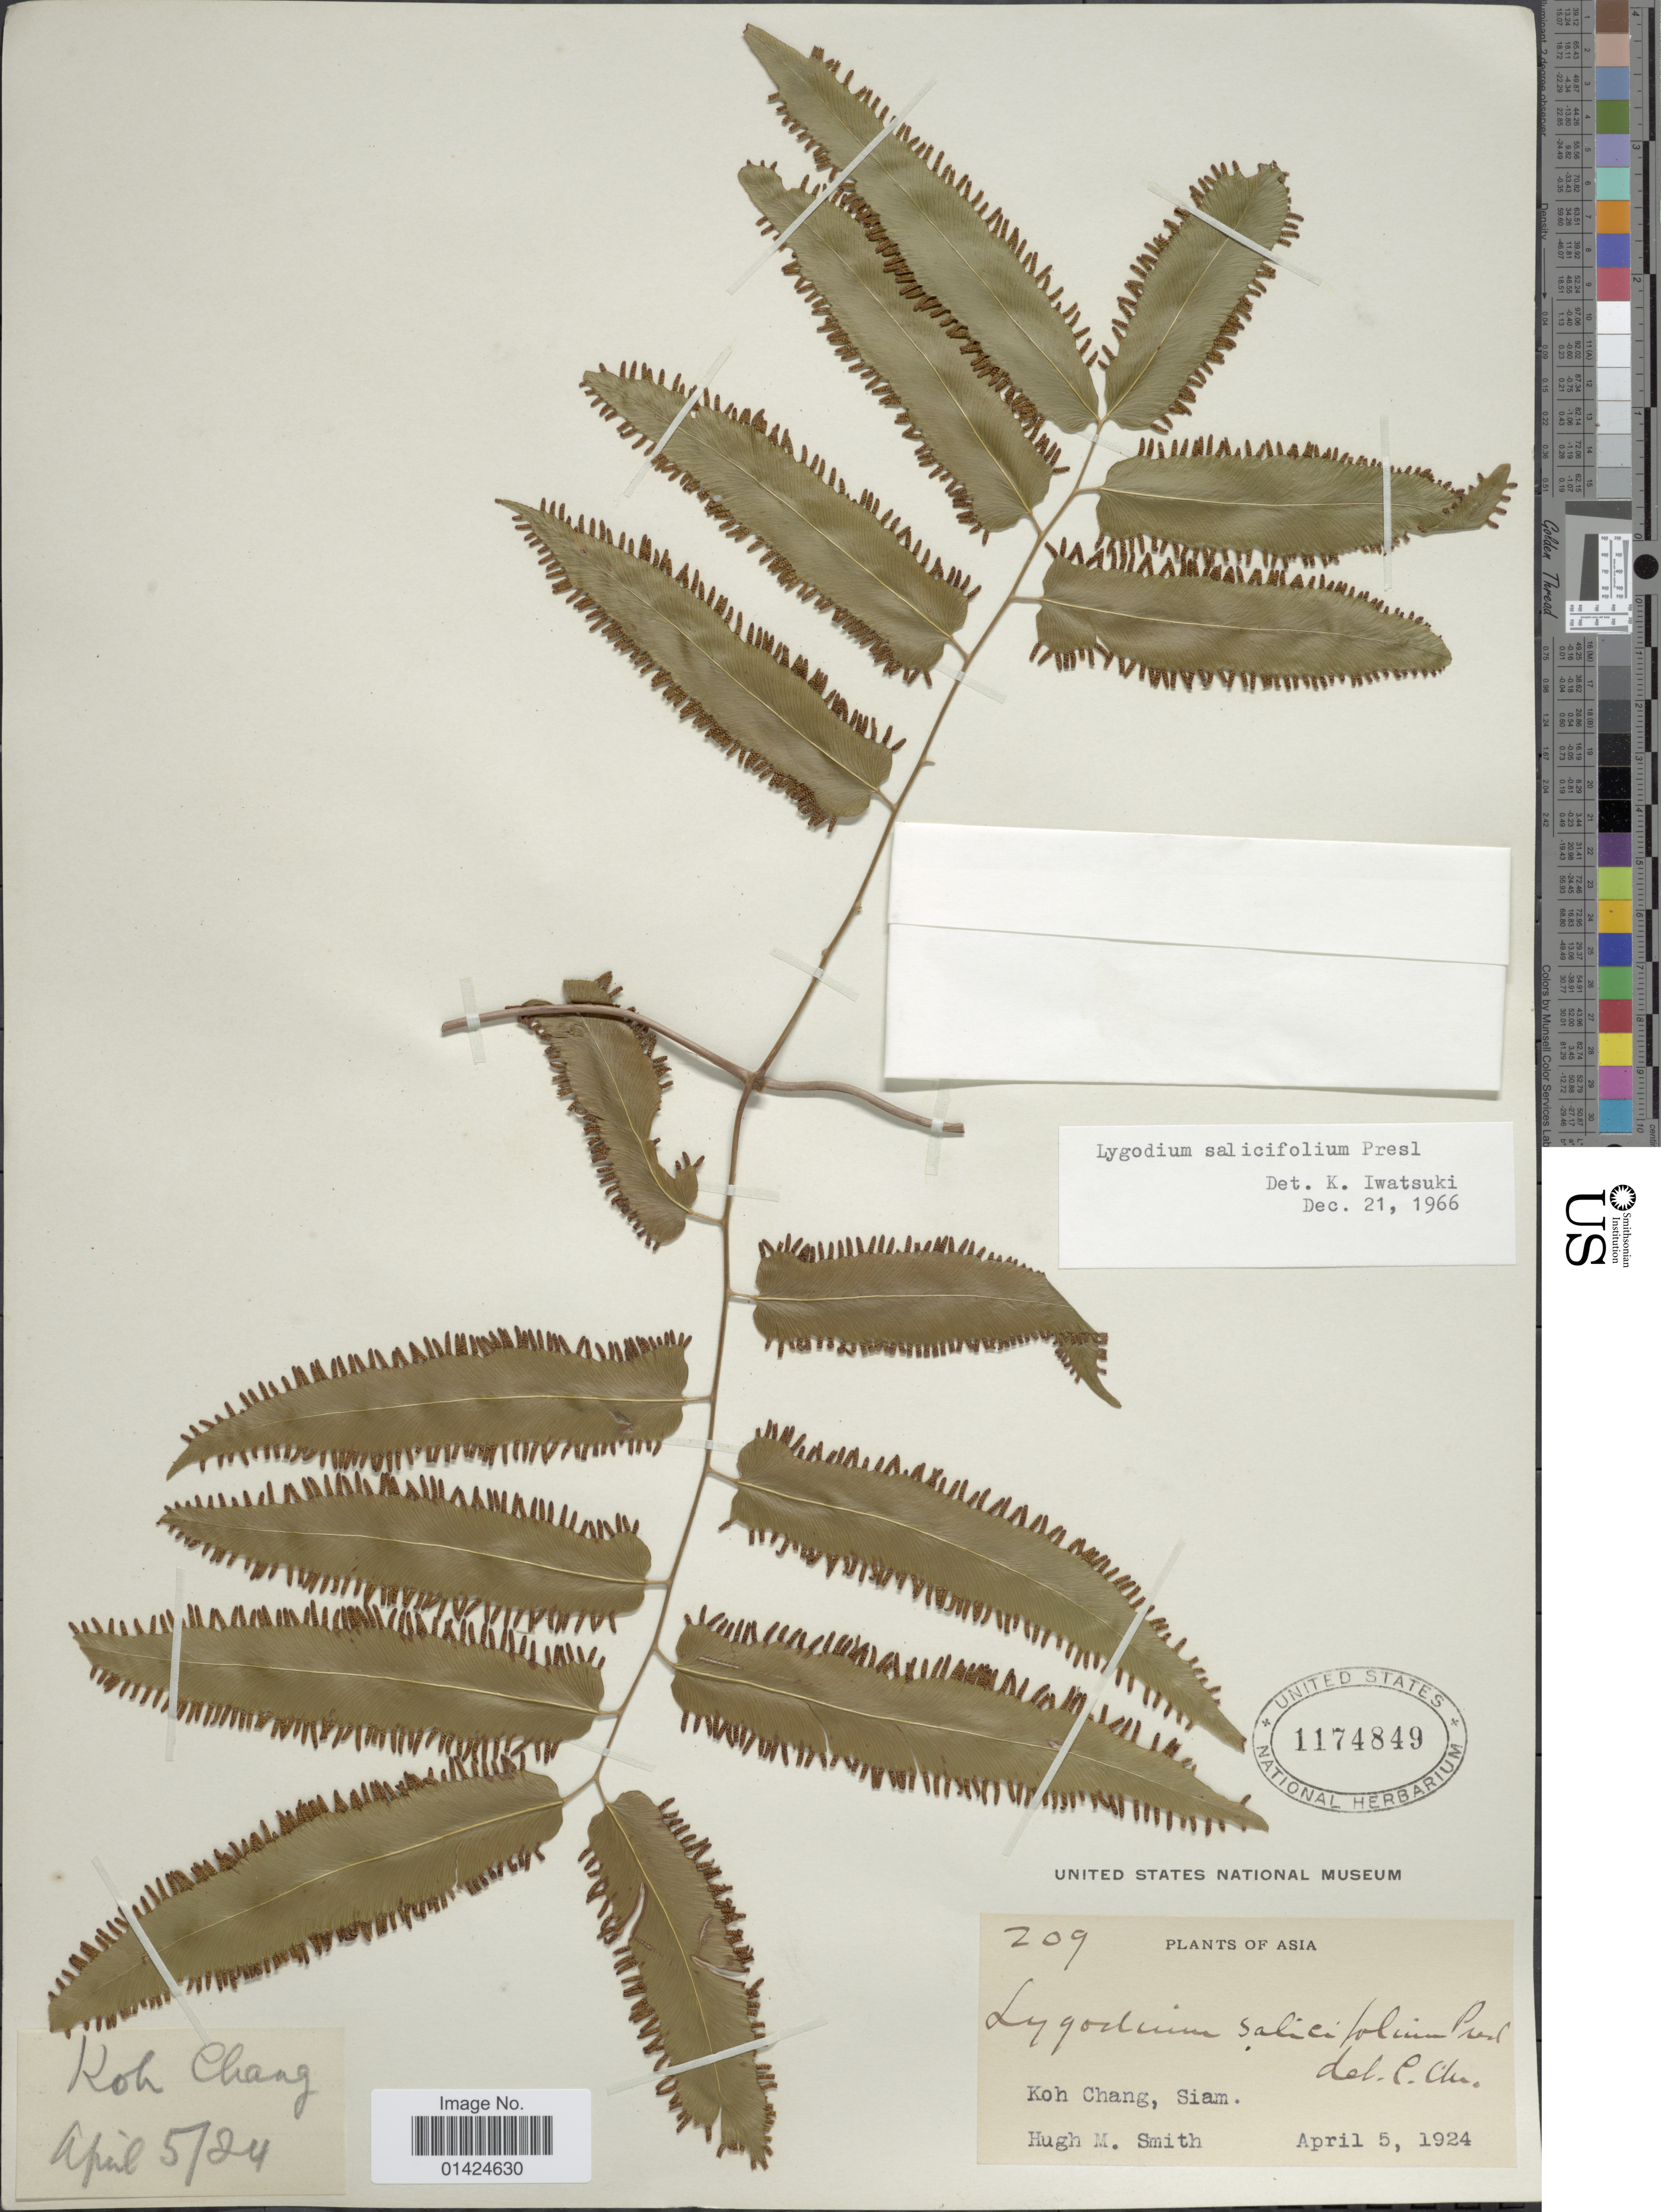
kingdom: Plantae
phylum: Tracheophyta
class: Polypodiopsida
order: Schizaeales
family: Lygodiaceae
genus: Lygodium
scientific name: Lygodium sailcifolium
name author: C. Presl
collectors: H. M. Smith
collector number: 209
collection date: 1924-04-05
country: Thailand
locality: Koh Chang, Siam.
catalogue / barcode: US 1174849